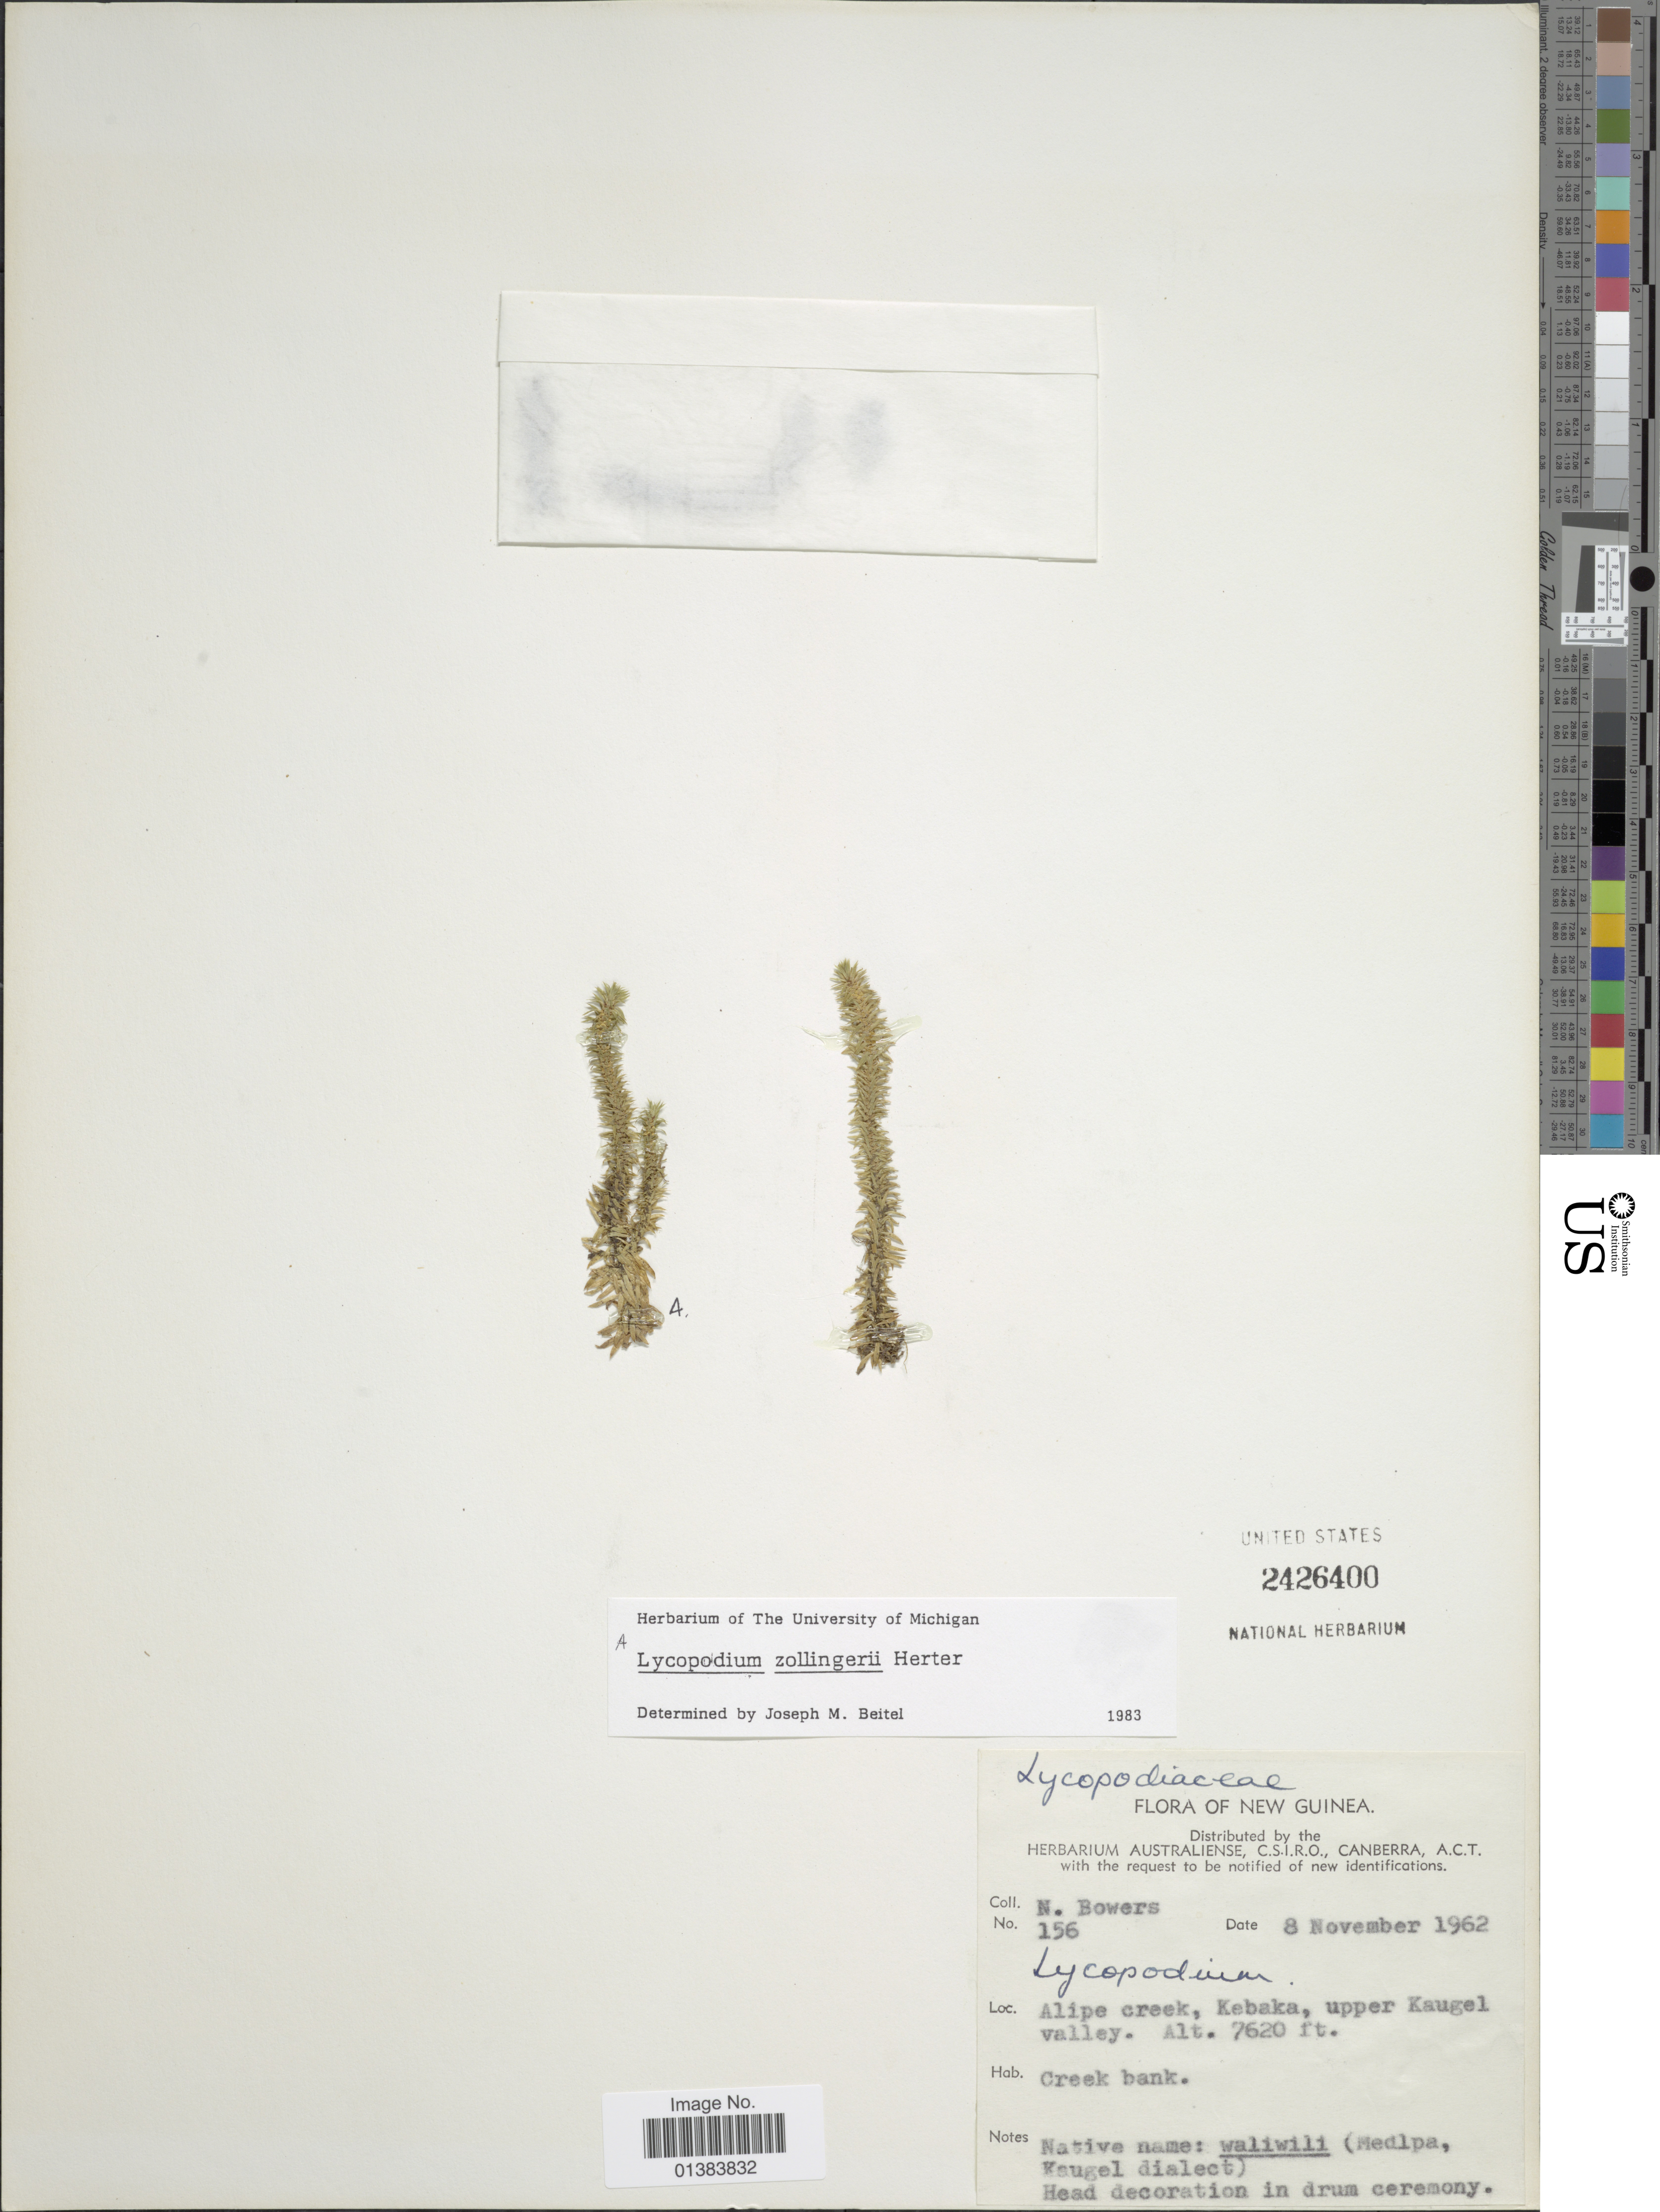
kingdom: Plantae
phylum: Tracheophyta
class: Lycopodiopsida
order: Lycopodiales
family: Lycopodiaceae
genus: Huperzia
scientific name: Huperzia zollingeri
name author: (Herter) Holub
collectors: N. Bowers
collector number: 156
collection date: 1962-11-08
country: Papua New Guinea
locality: New Guinea, Alipe Creek, Kebaka, upper Kaugel valley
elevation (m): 2323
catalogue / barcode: US 2426400